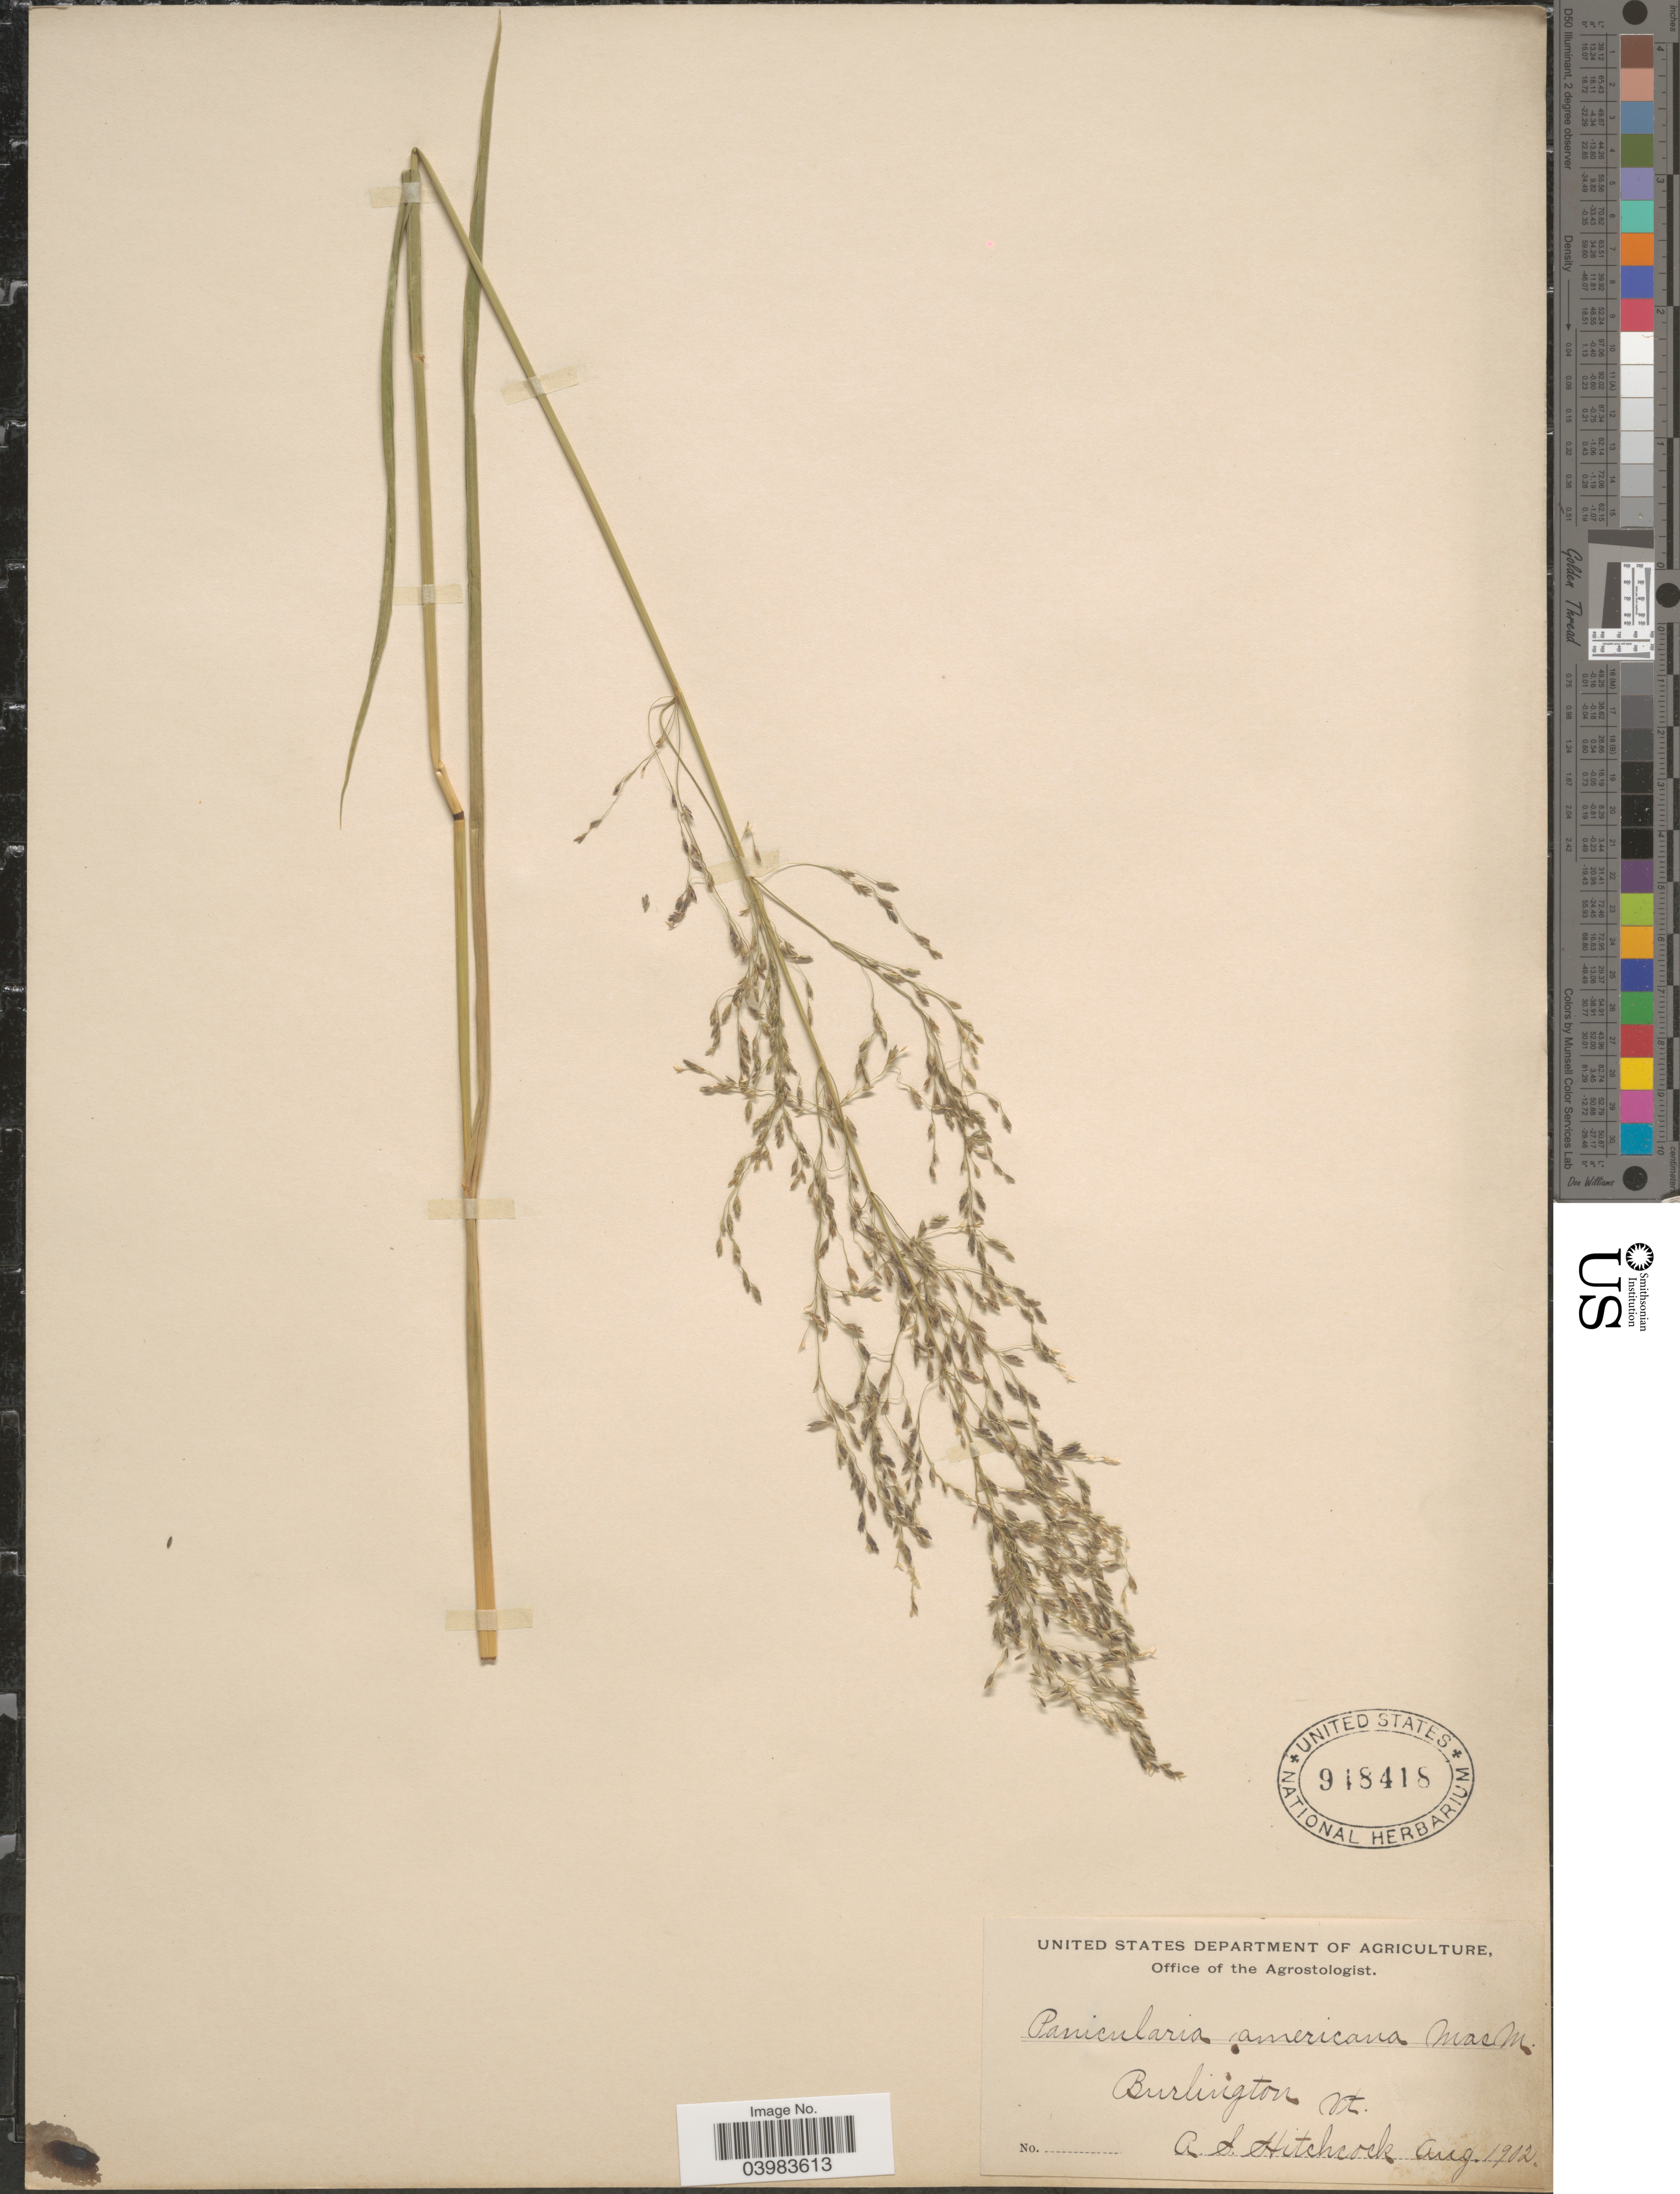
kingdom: Plantae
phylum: Tracheophyta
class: Liliopsida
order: Poales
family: Poaceae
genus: Glyceria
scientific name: Glyceria grandis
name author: S. Watson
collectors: A. S. Hitchcock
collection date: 1902-08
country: United States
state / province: Vermont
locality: Burlington.